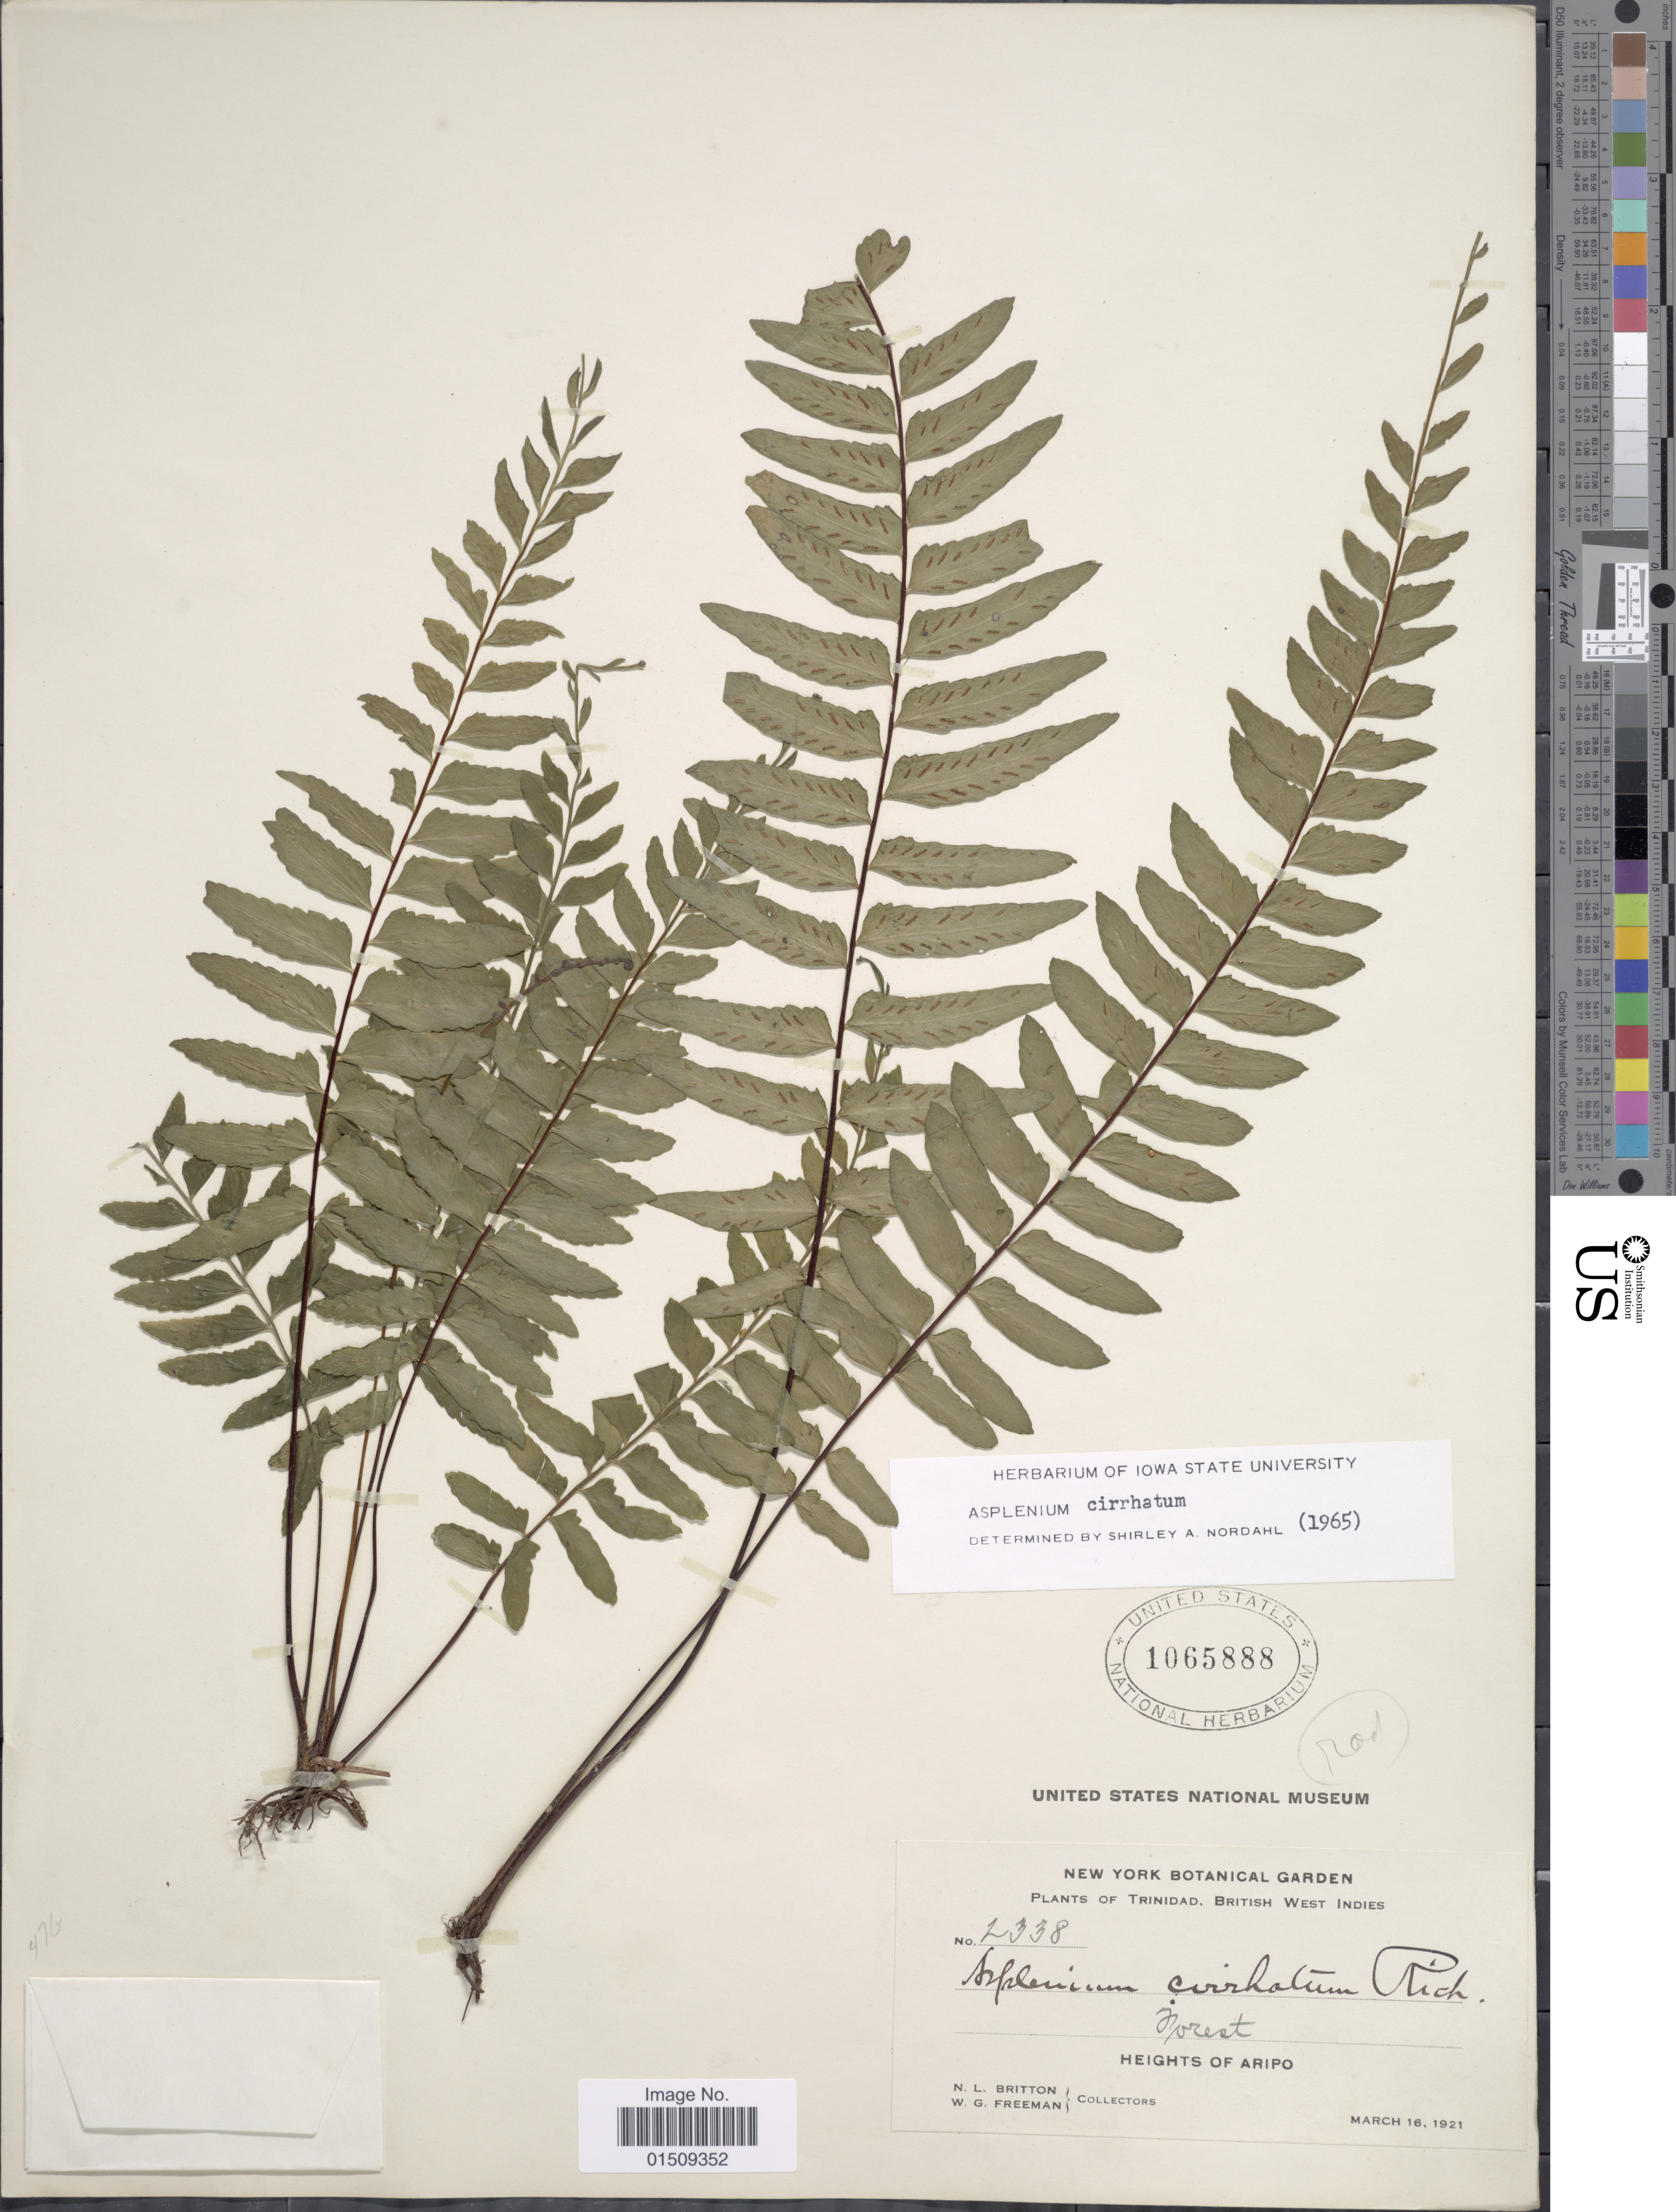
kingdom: Plantae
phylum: Tracheophyta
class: Polypodiopsida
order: Polypodiales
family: Aspleniaceae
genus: Asplenium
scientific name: Asplenium radicans var. cirrhatum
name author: (Rich. ex Willd.) Rosenst.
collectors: N. Britton & W. Freeman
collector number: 2338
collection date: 1921-03-16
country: Trinidad and Tobago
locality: Trinidad, British West Indies. Heights of Aripo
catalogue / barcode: US 1065888